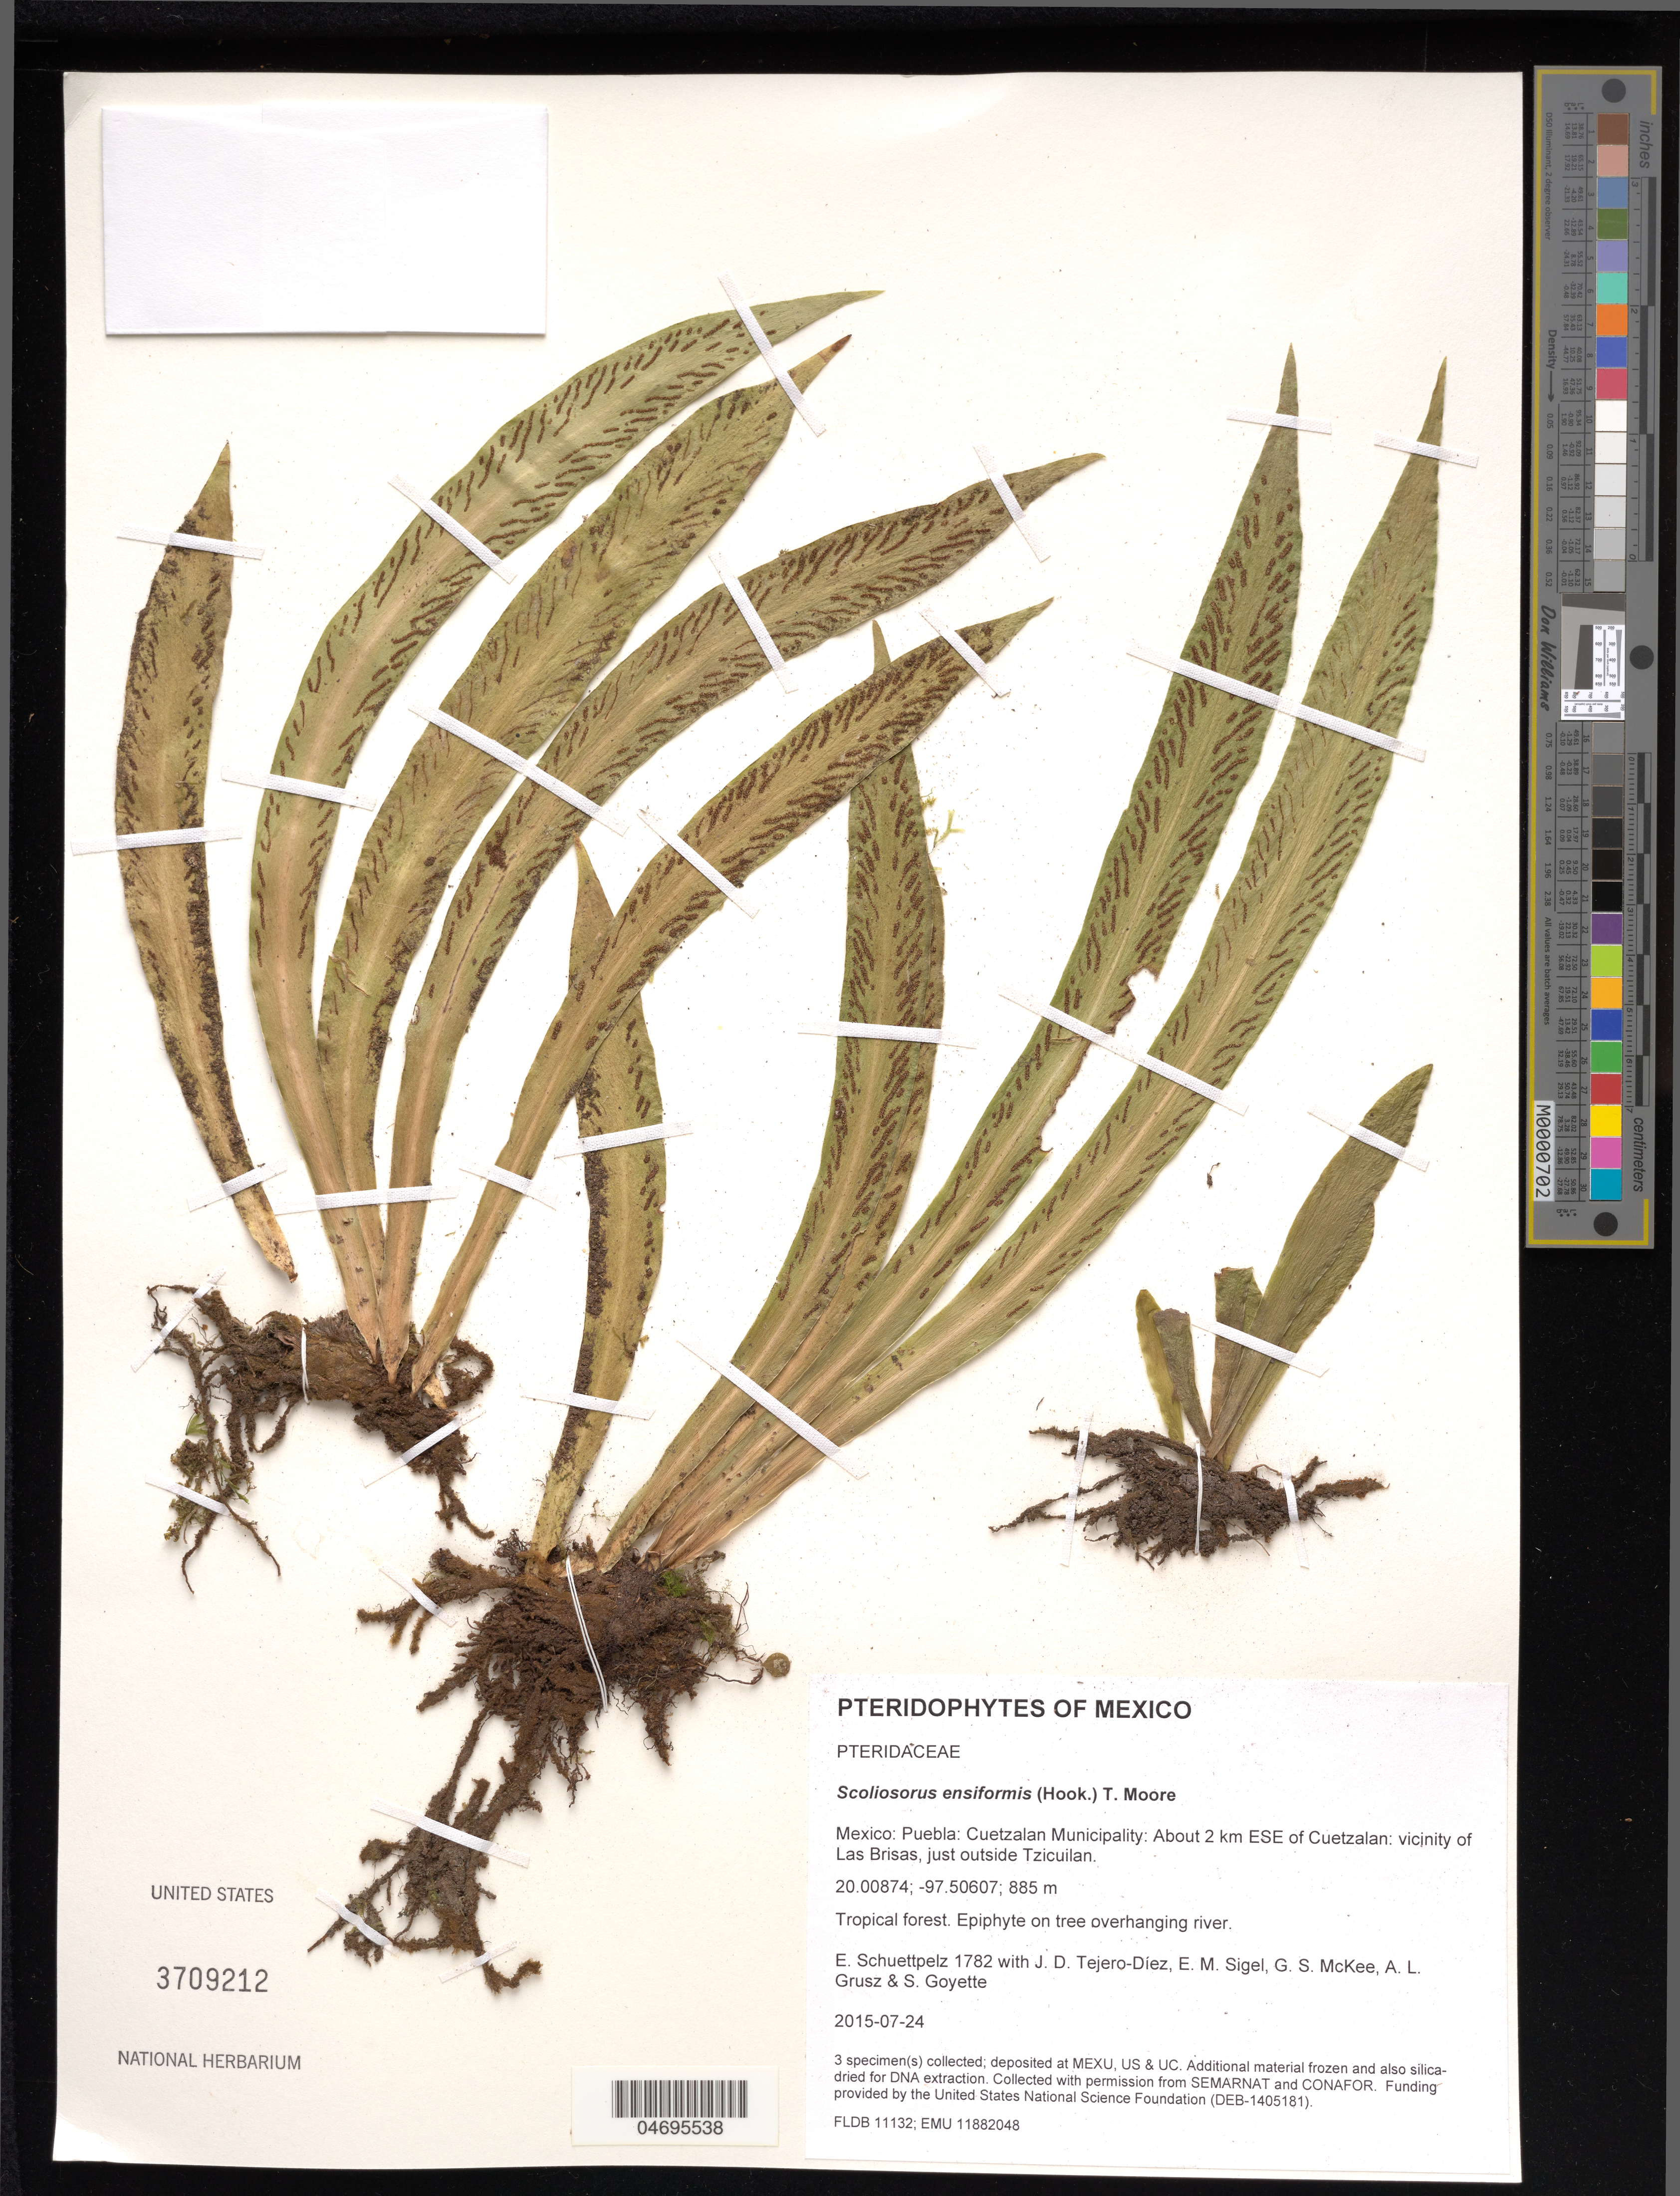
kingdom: Plantae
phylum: Tracheophyta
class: Polypodiopsida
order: Polypodiales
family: Pteridaceae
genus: Scoliosorus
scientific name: Scoliosorus ensiformis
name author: (Hook.) T. Moore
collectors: E. Schuettpelz, D. Tejero-Díez, E. M. Sigel, G. S. McKee & A. Grusz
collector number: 1782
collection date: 2015-07-24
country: Mexico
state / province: Puebla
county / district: Cuetzalan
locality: About 2 km ESE of Cuetzalan: vicinity of Las Brisas, just outside Tzicuilan.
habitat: Tropical forest.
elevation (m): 885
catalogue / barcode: US 3709212